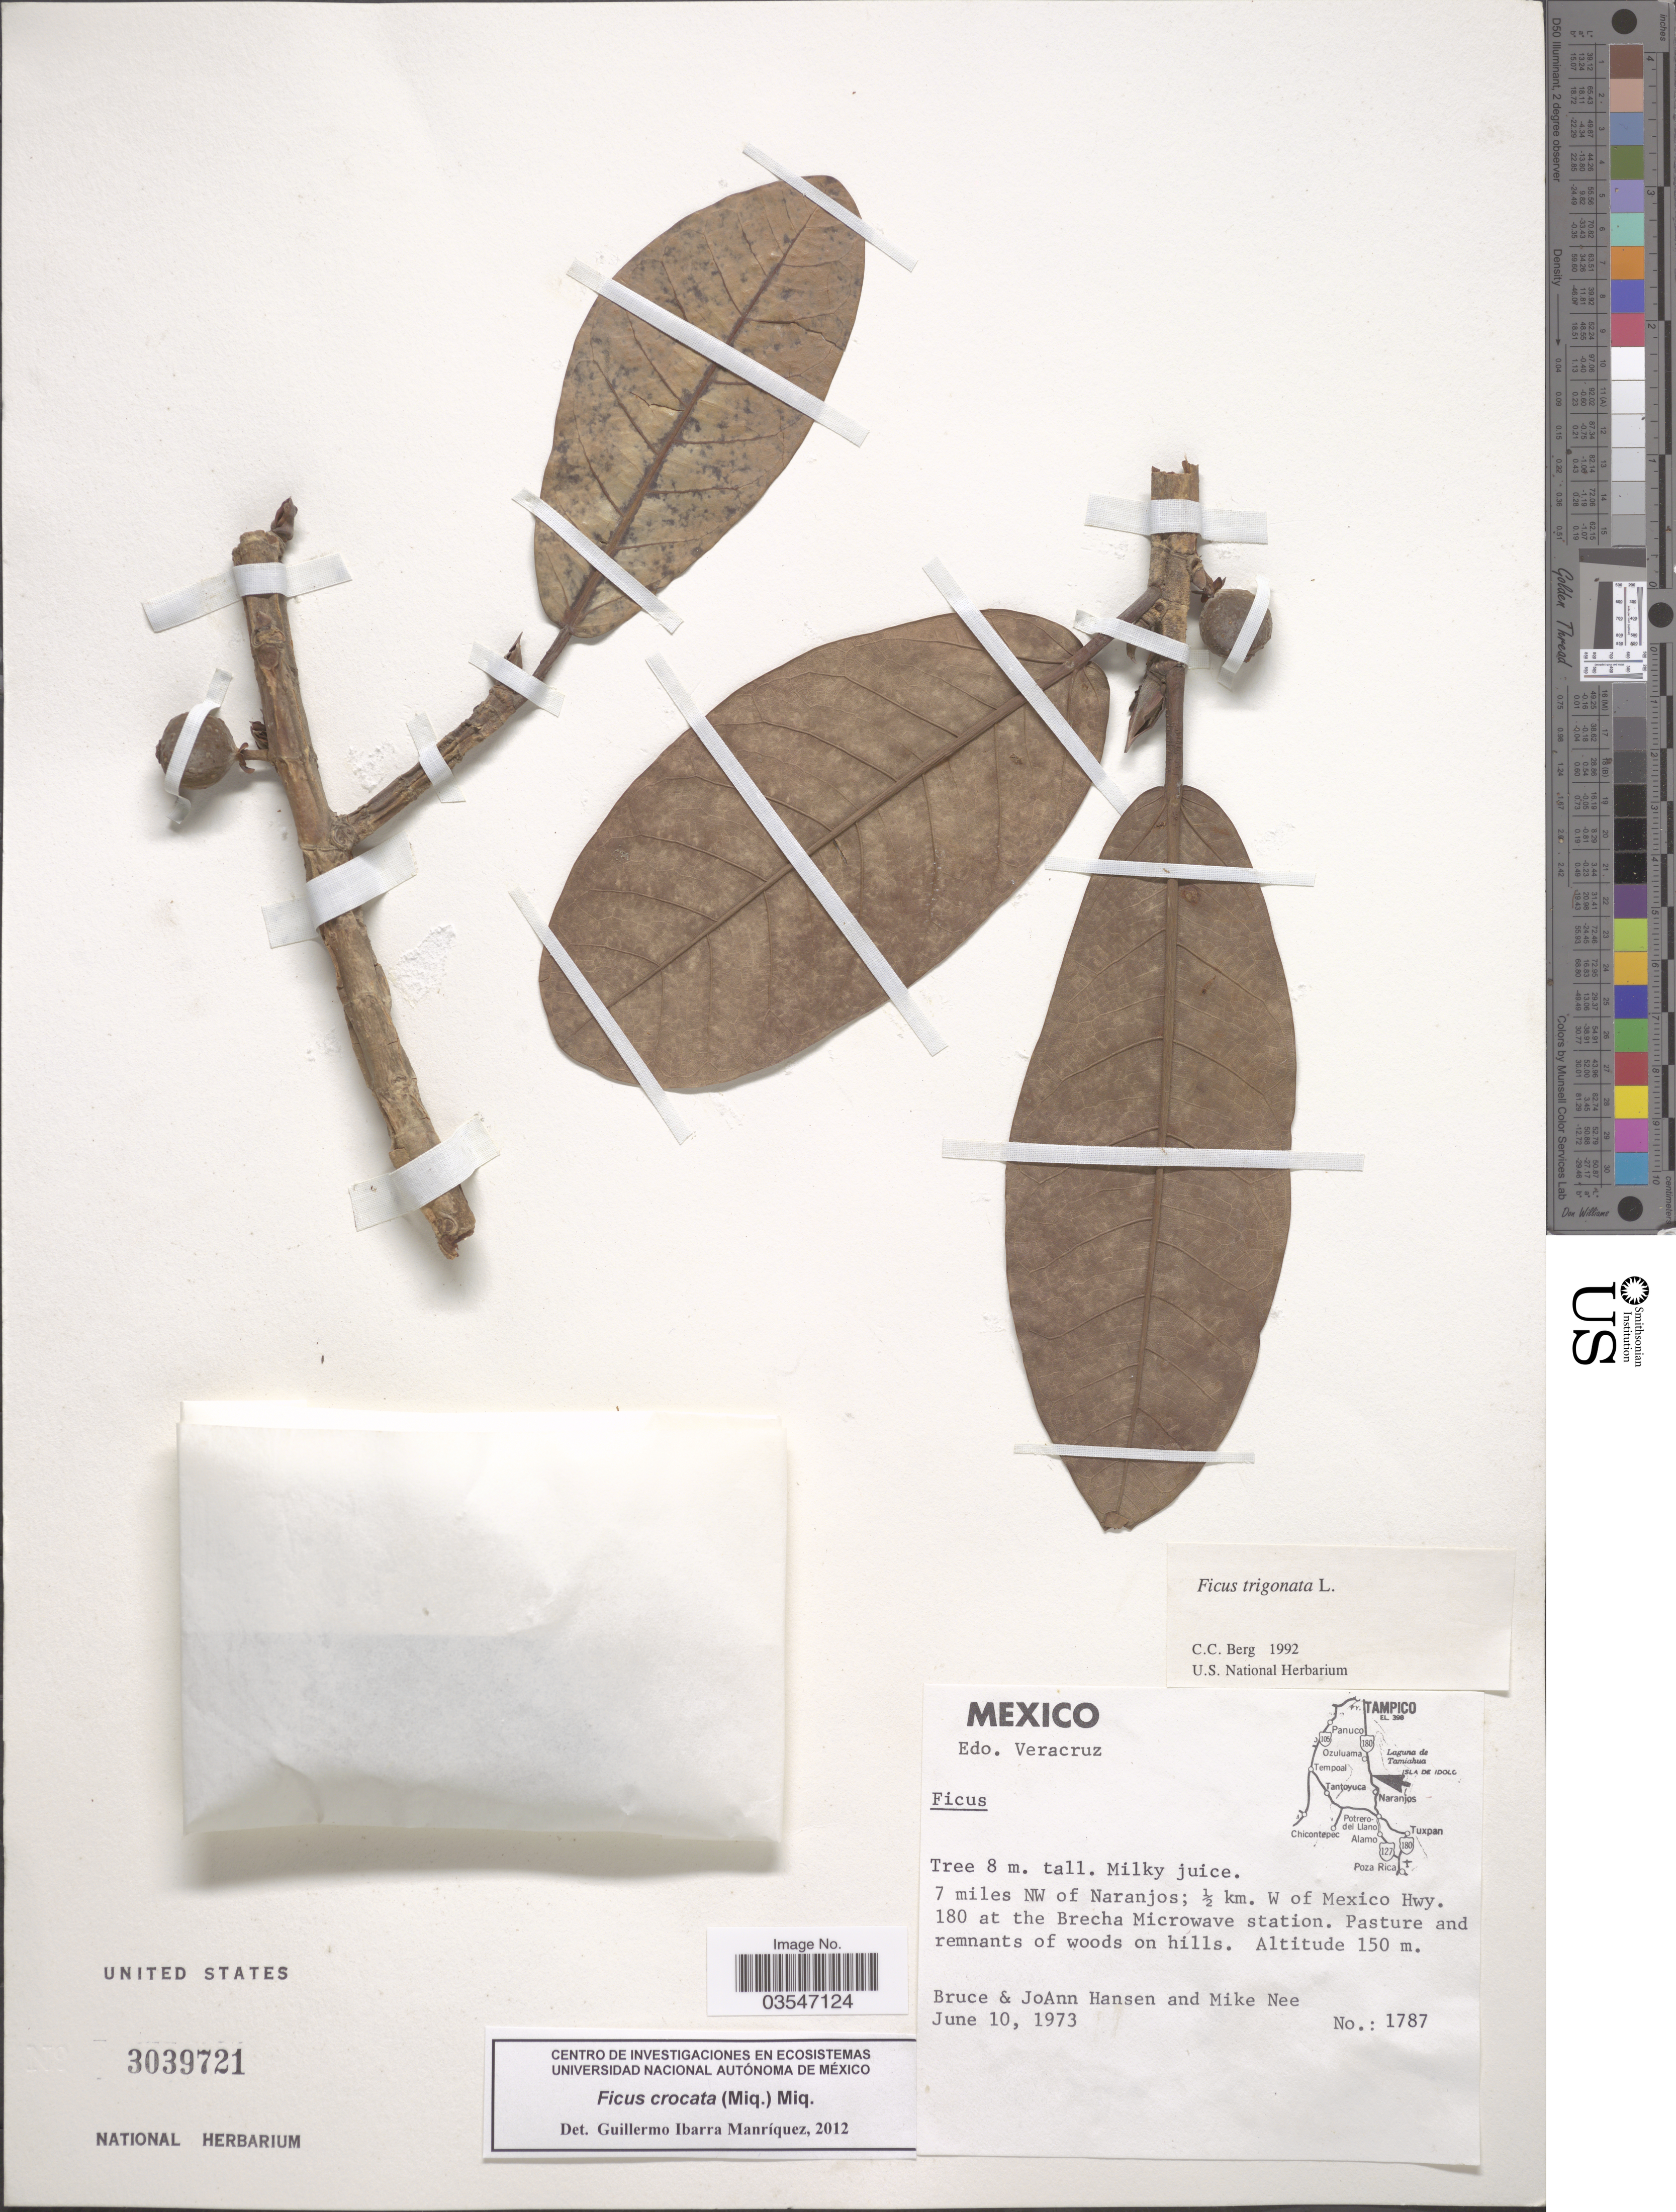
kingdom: Plantae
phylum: Tracheophyta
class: Magnoliopsida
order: Rosales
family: Moraceae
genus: Ficus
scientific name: Ficus crocata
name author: (Miq.) Miq.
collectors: B. Hansen, J. Hansen & M. Nee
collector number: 1787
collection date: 1973-06-10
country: Mexico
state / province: Veracruz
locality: Edo. Veracruz. 7 miles of NW of Naranjos; ½ km. W of Mexico Hwy. 180 at the Brecha Microwave station.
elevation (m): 150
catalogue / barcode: US 3039721